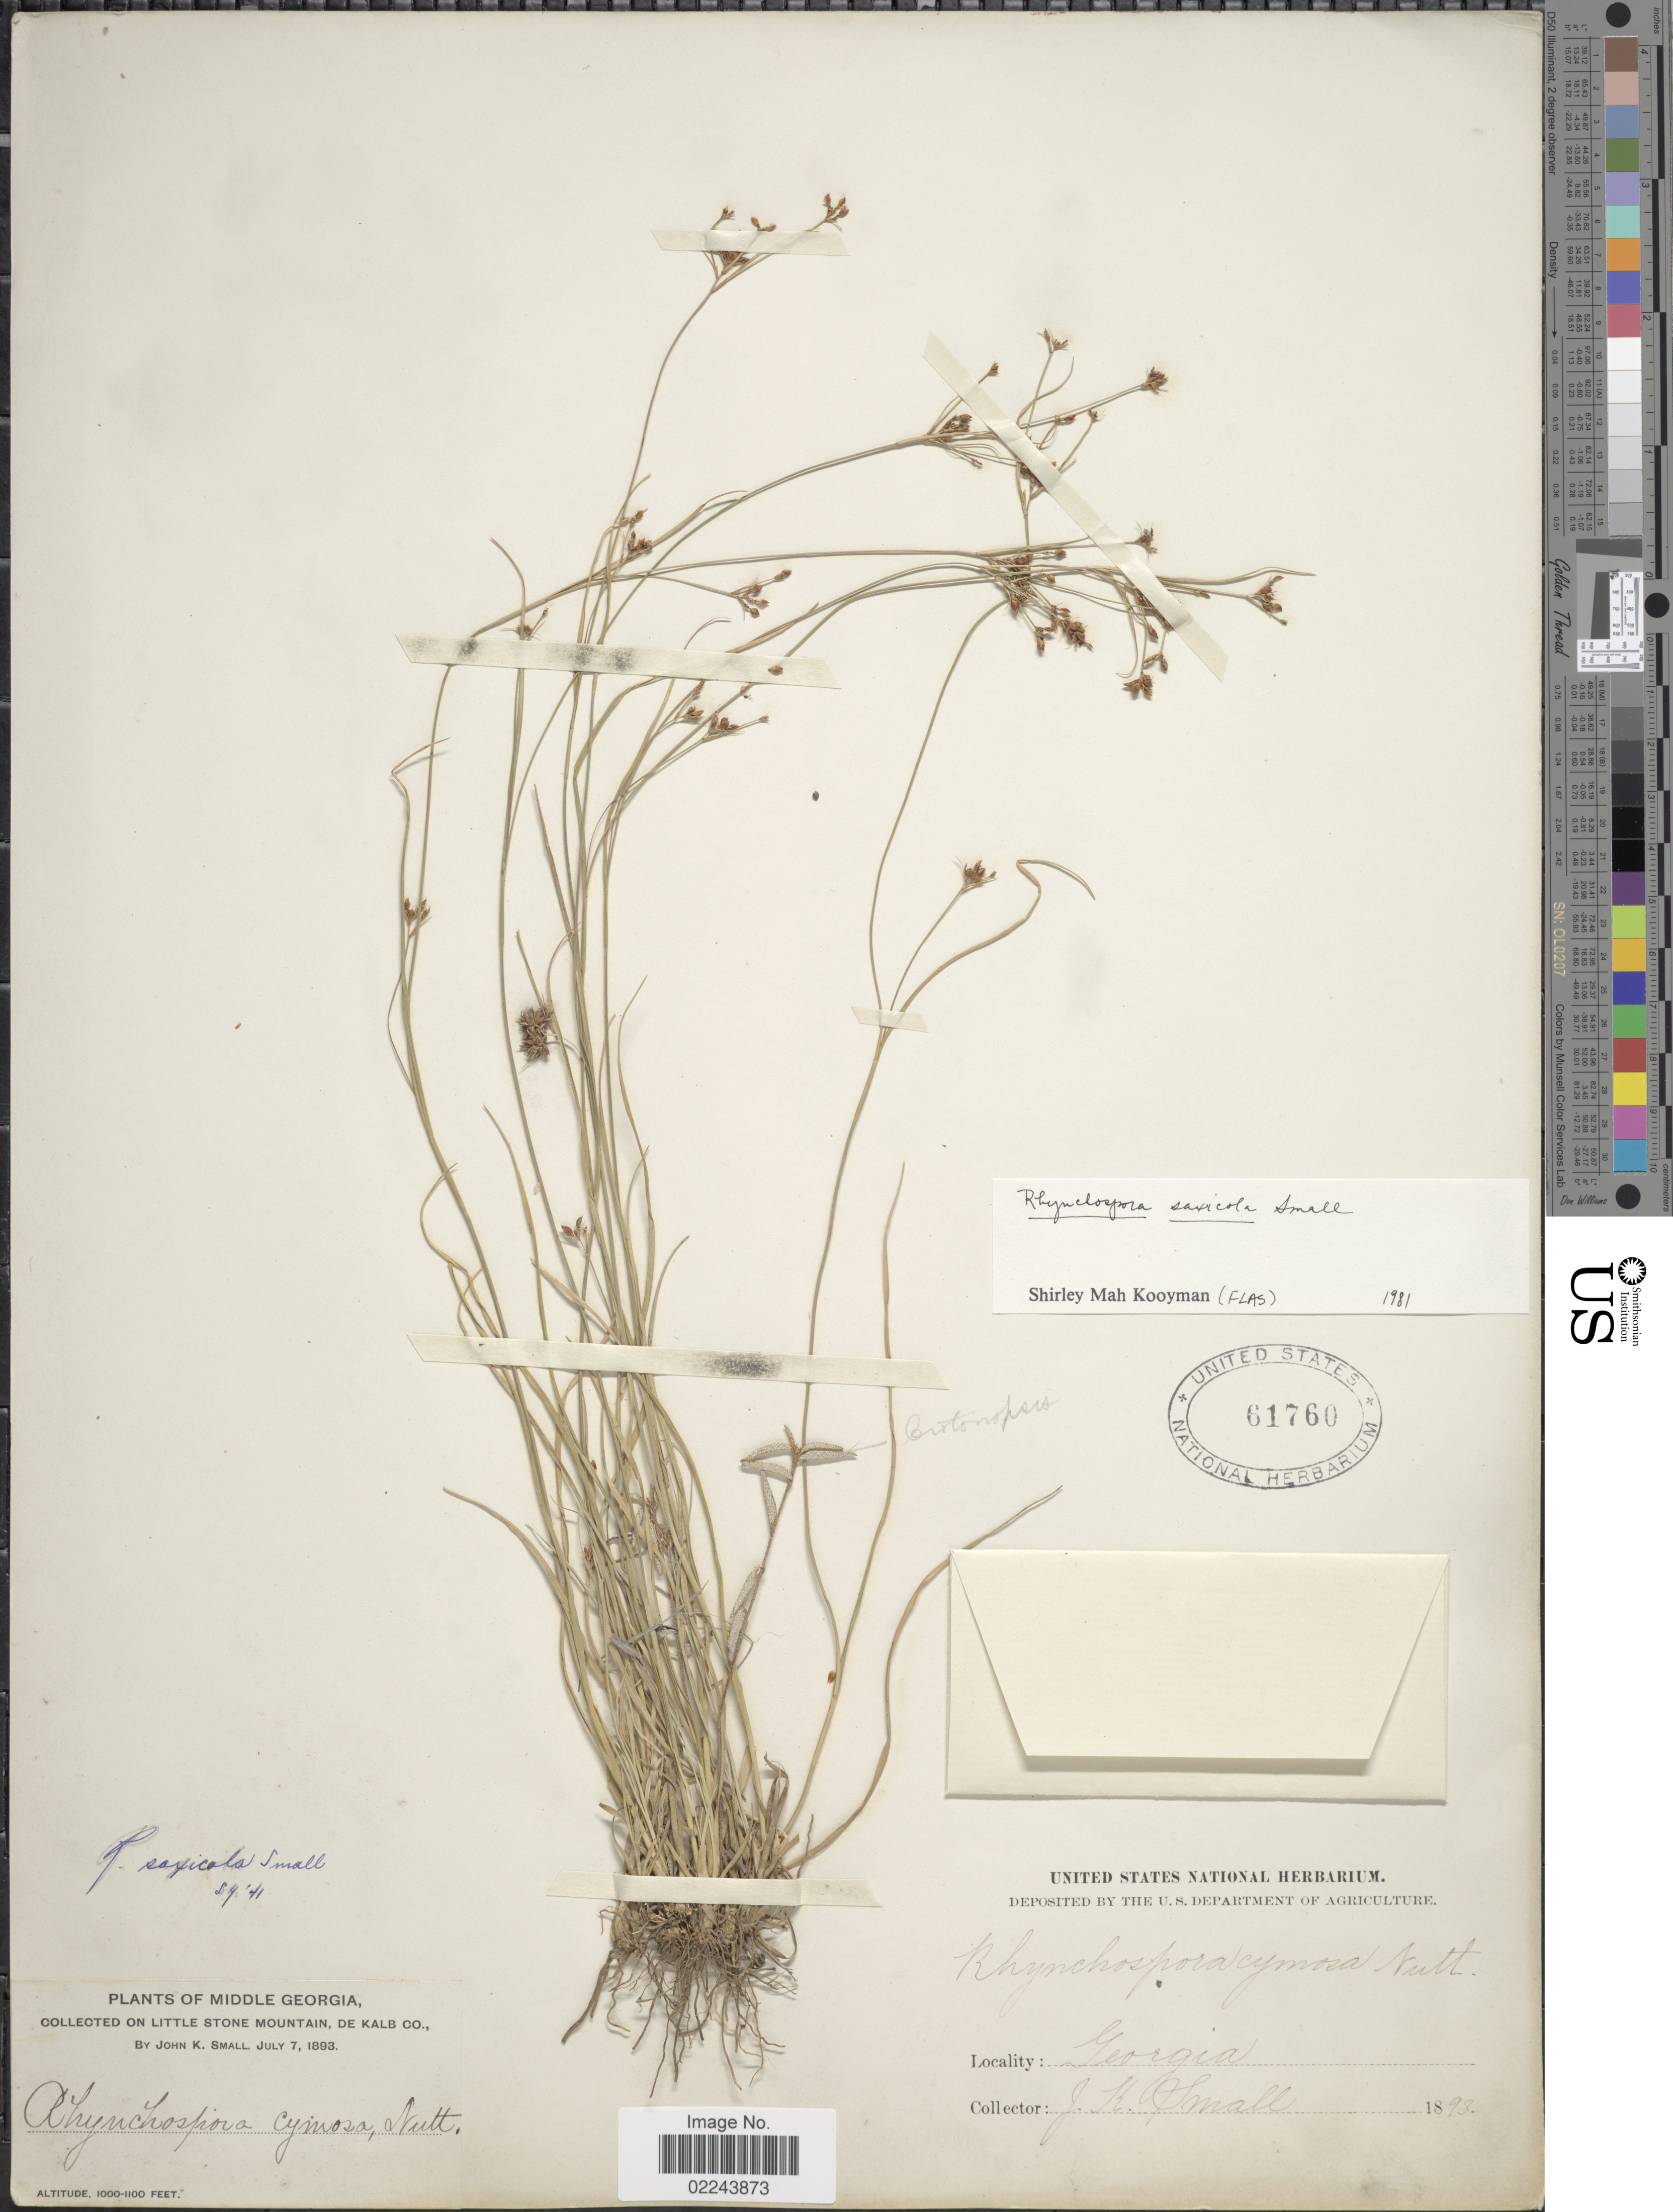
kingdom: Plantae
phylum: Tracheophyta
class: Liliopsida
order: Poales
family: Cyperaceae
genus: Rhynchospora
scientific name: Rhynchospora saxicola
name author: Small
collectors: J. K. Small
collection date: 1893-07-07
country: United States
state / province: Georgia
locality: Middle Georgia, Little Stone Mountain, De Kalb Co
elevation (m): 305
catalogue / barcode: US 61760